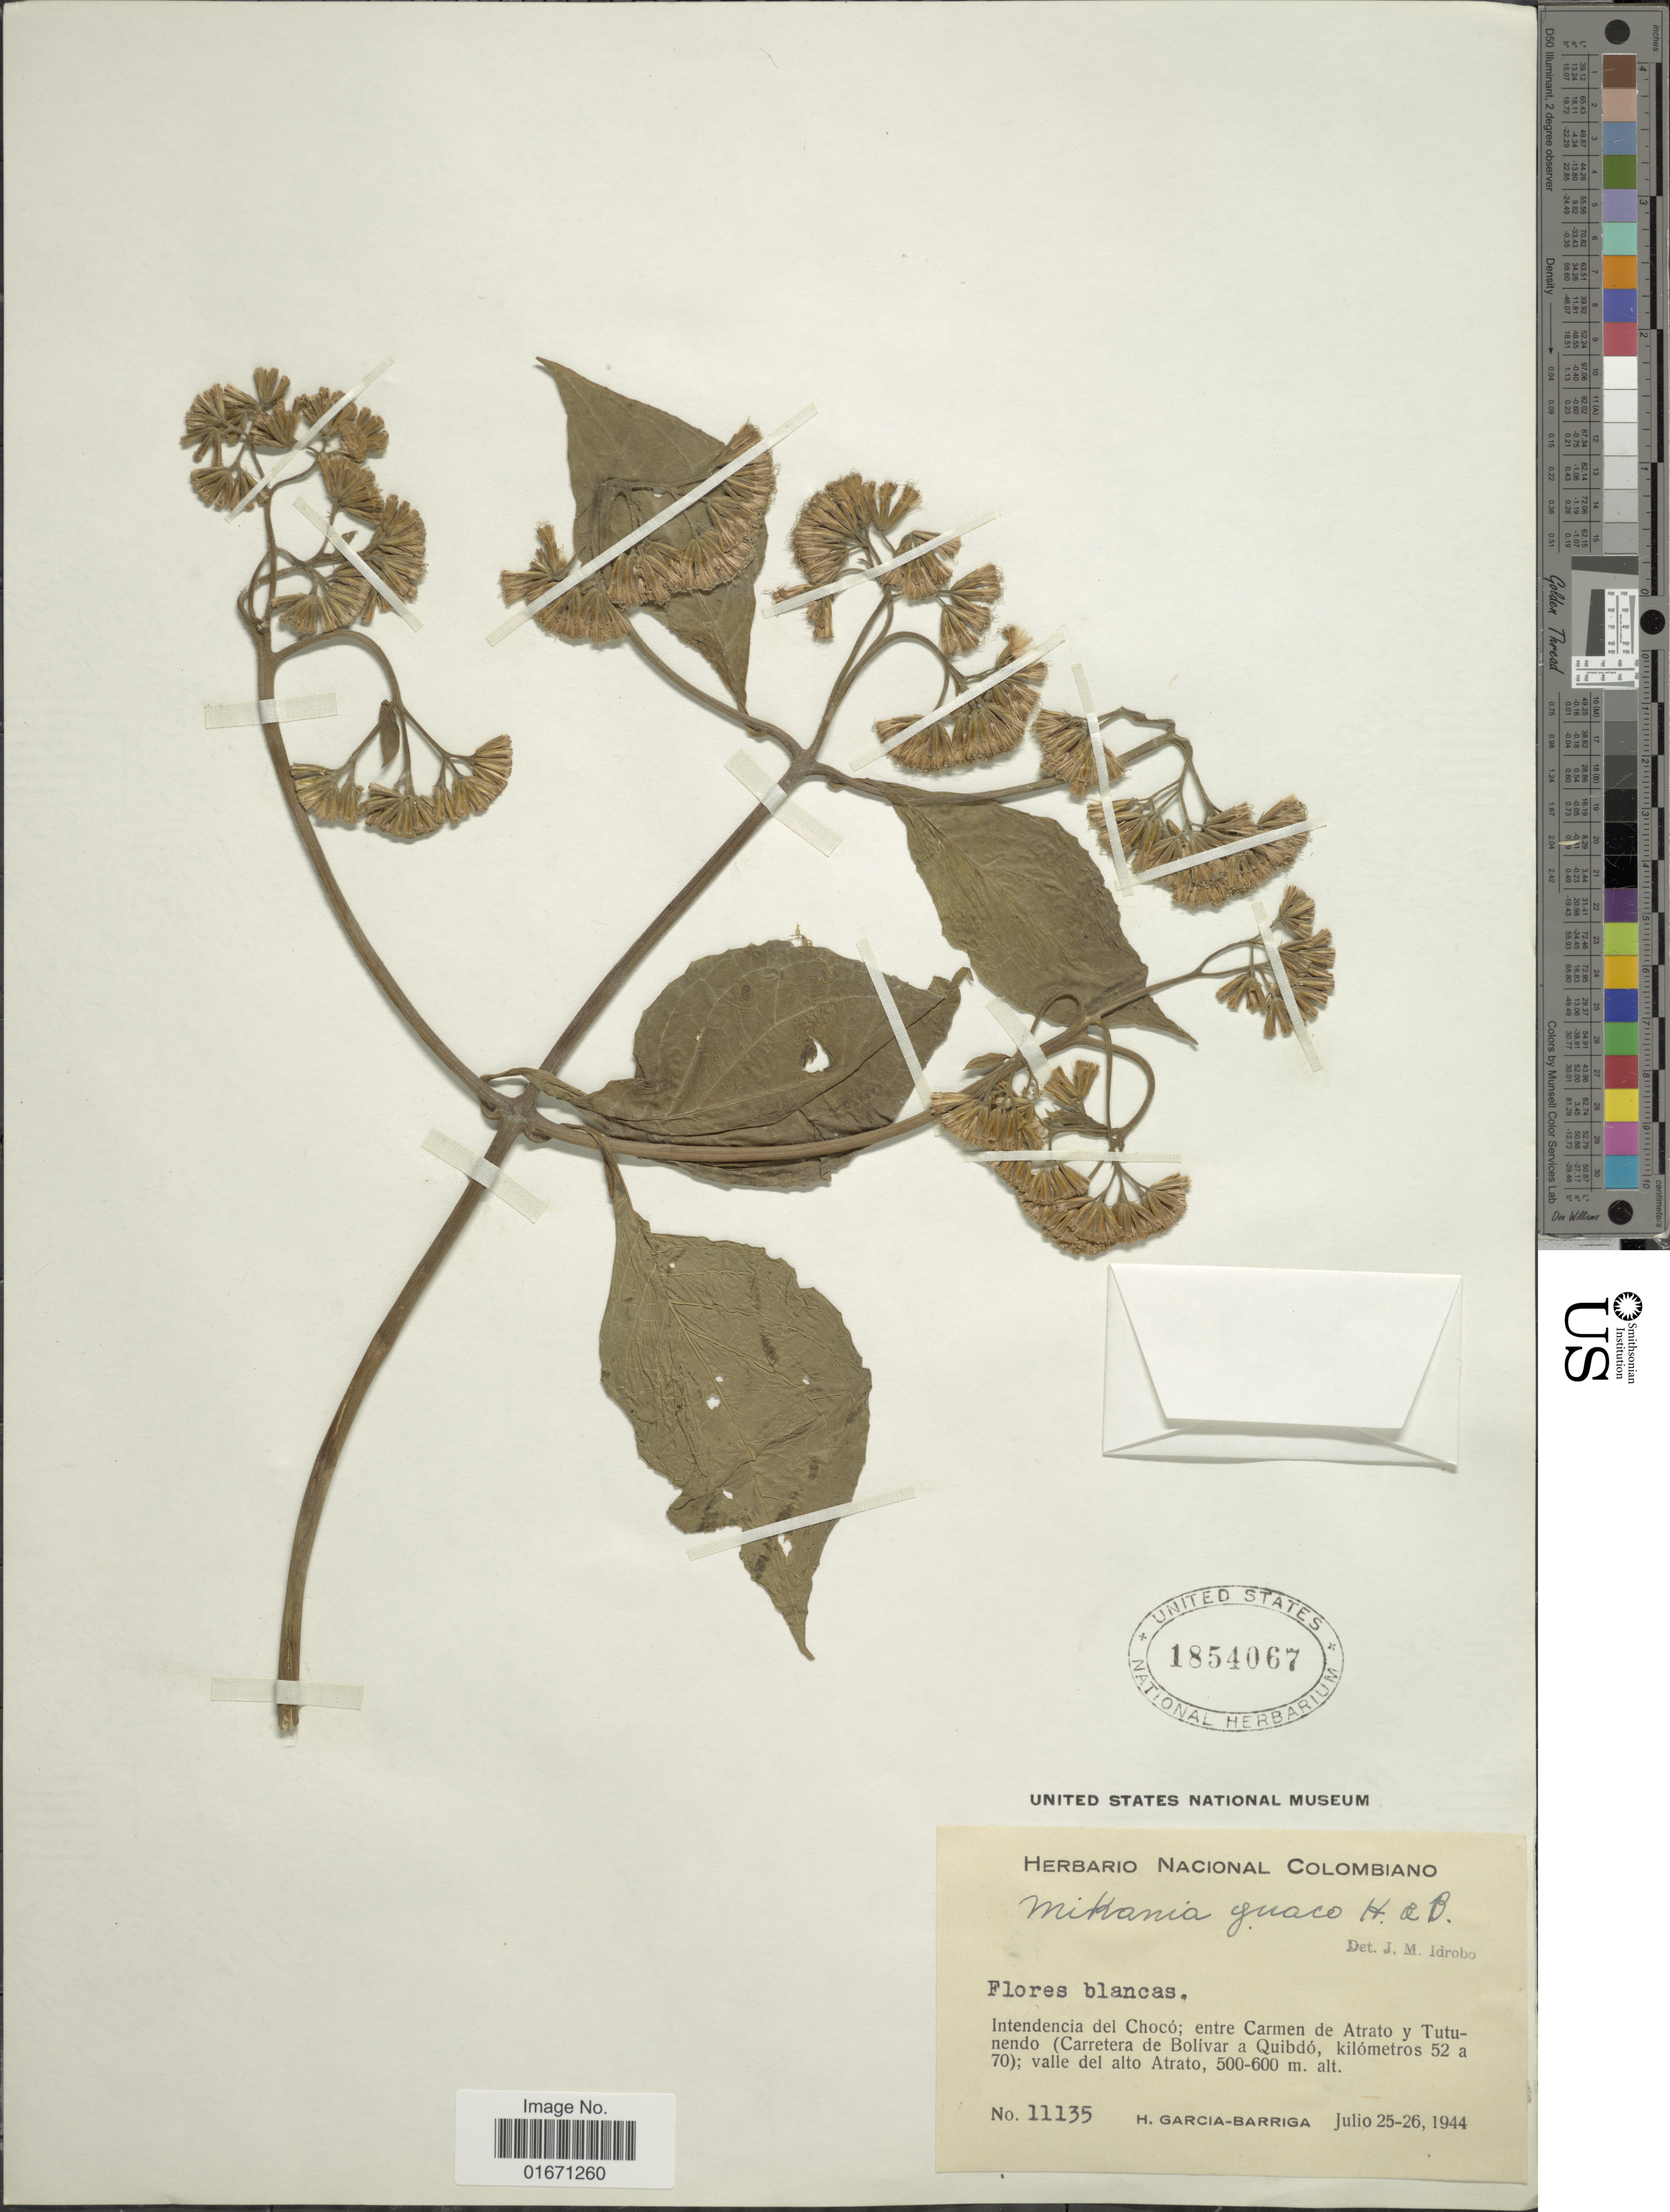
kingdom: Plantae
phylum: Tracheophyta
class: Magnoliopsida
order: Asterales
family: Asteraceae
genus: Mikania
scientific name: Mikania guaco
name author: Humb. & Bonpl.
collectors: H. García Barriga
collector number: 11135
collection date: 1944-07-25/1944-07-26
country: Colombia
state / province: Chocó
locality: Entre Carmen de Atrato y Tutunendo (Carretera de Bolivar a Quibdo, kilometros 52 a 70), valle del alto Atrato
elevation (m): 500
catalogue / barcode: US 1854067